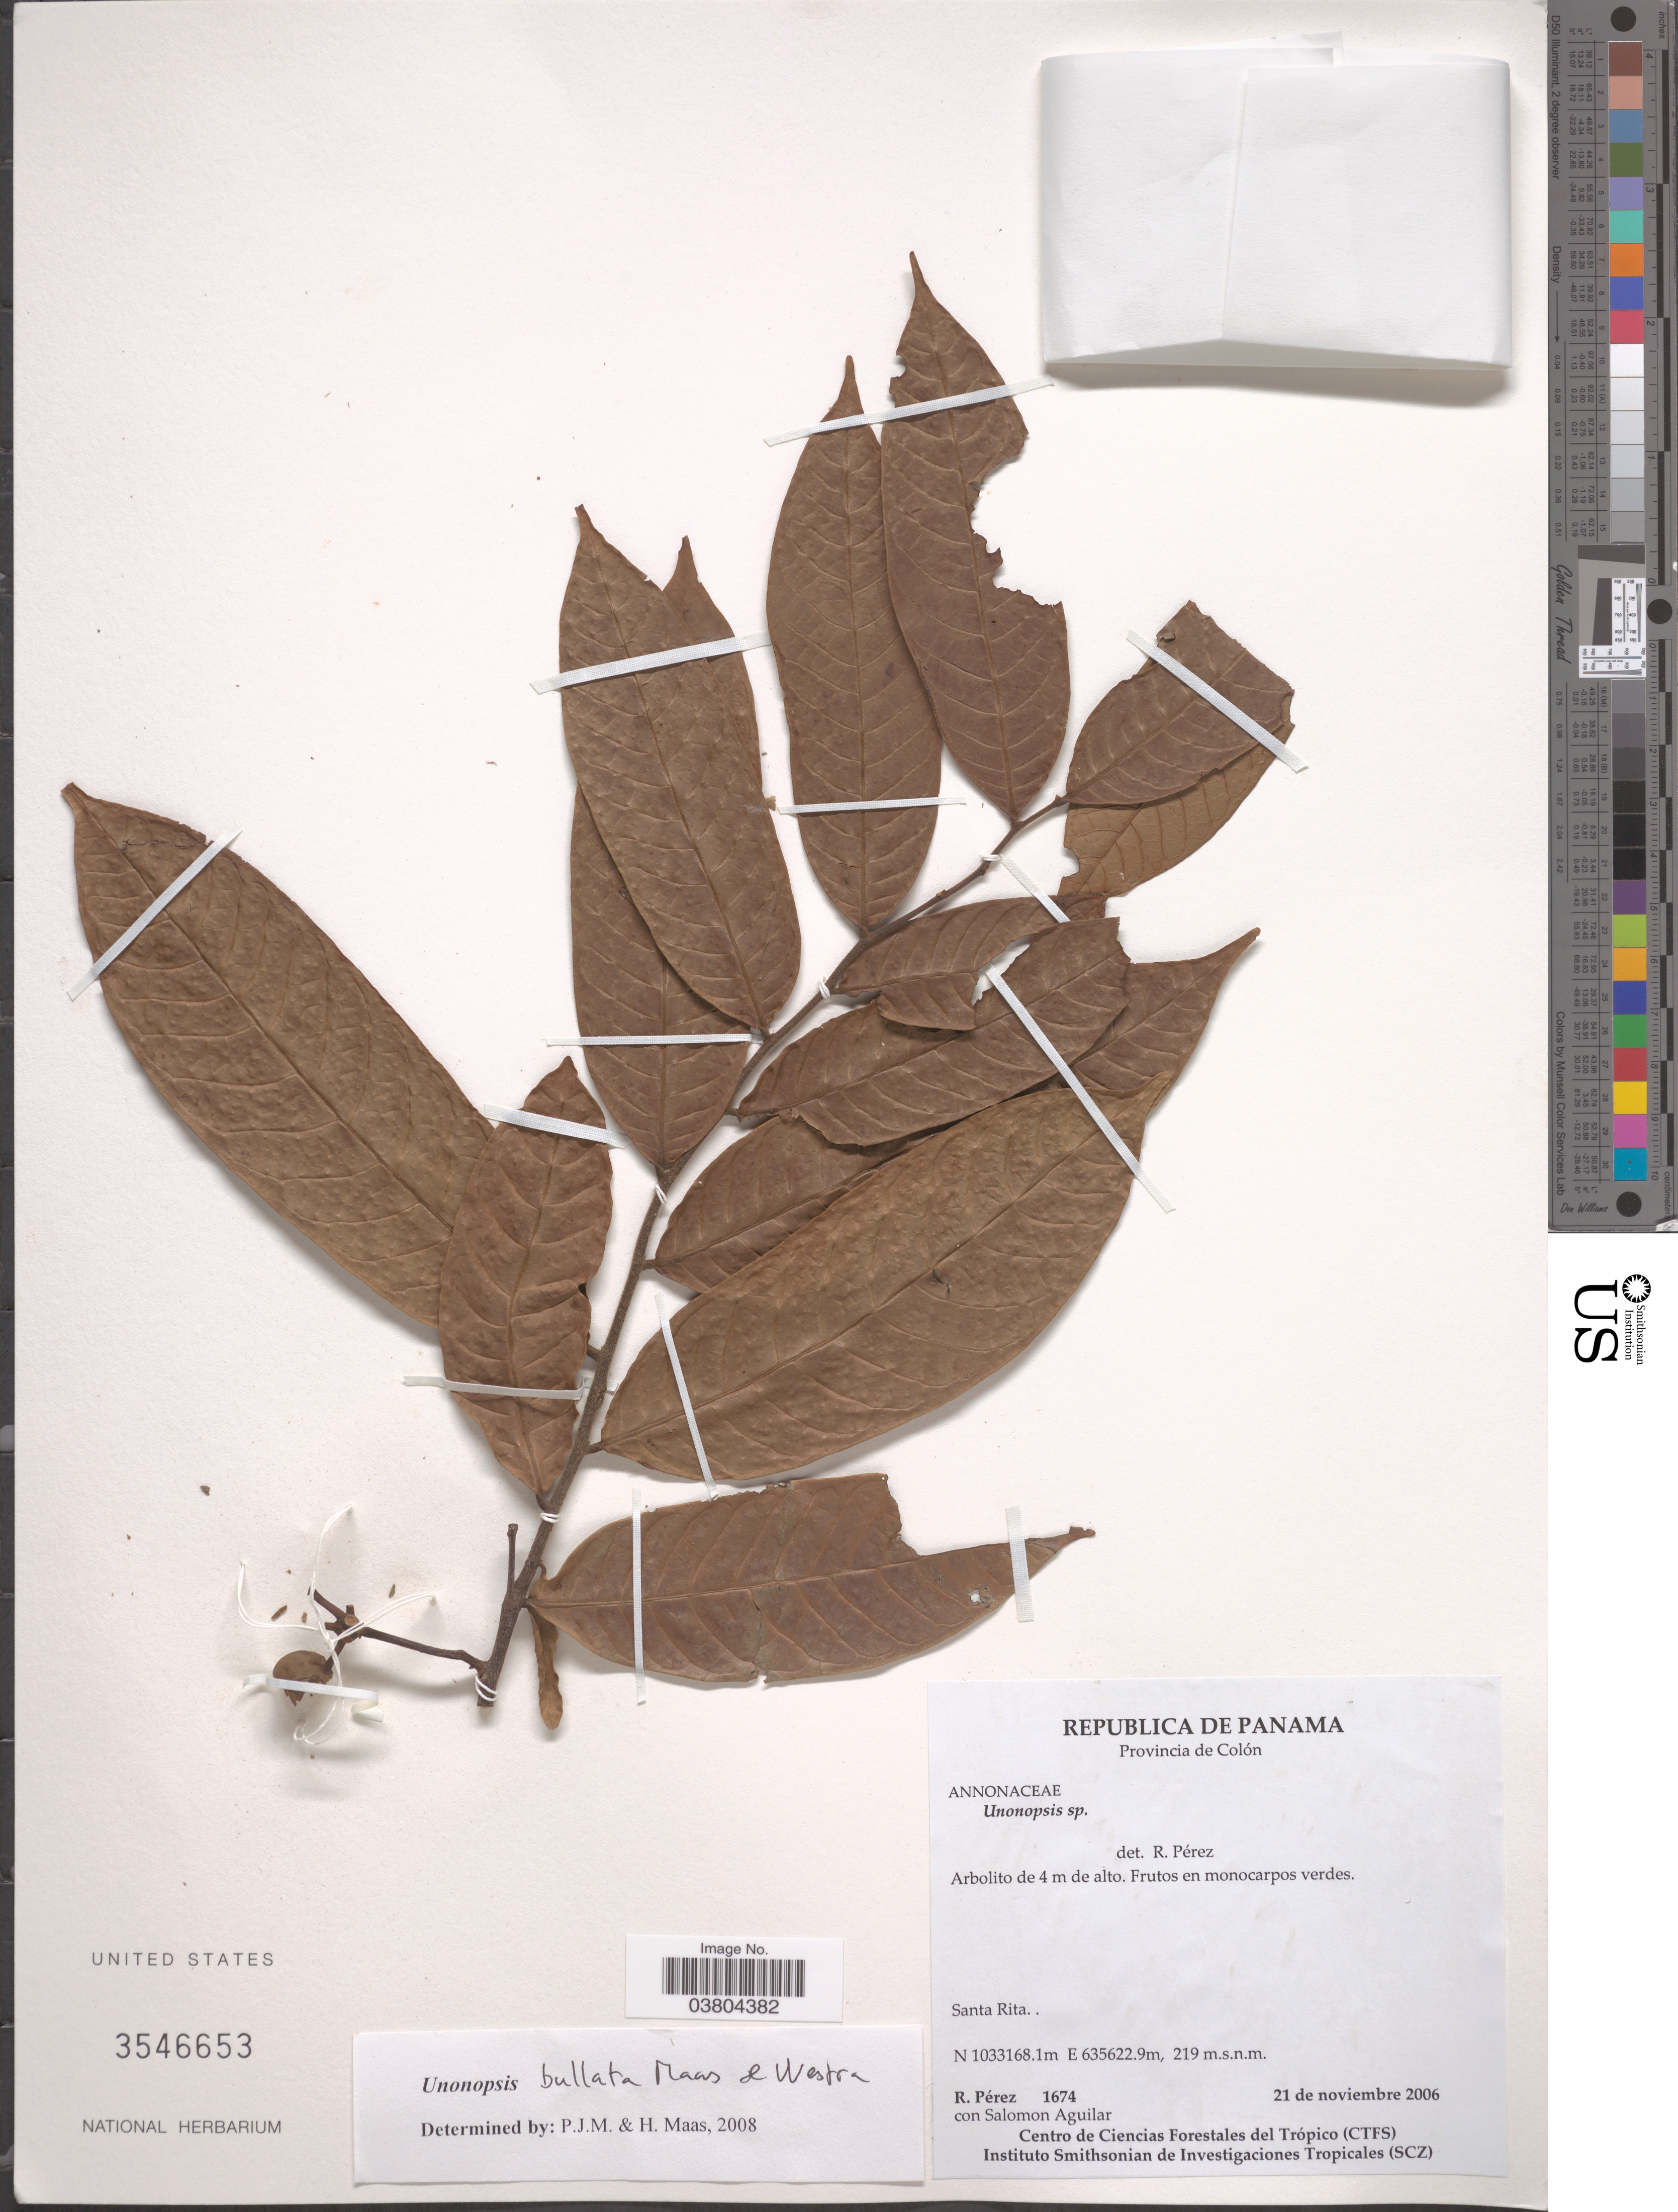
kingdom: Plantae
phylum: Tracheophyta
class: Magnoliopsida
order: Magnoliales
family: Annonaceae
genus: Unonopsis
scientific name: Unonopsis bullata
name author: Maas & G.E. Schatz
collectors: R. Perez & S. Aguilar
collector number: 1674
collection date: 2006-11-21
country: Panama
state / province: Colón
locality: Santa Rita.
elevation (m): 219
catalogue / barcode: US 3546653